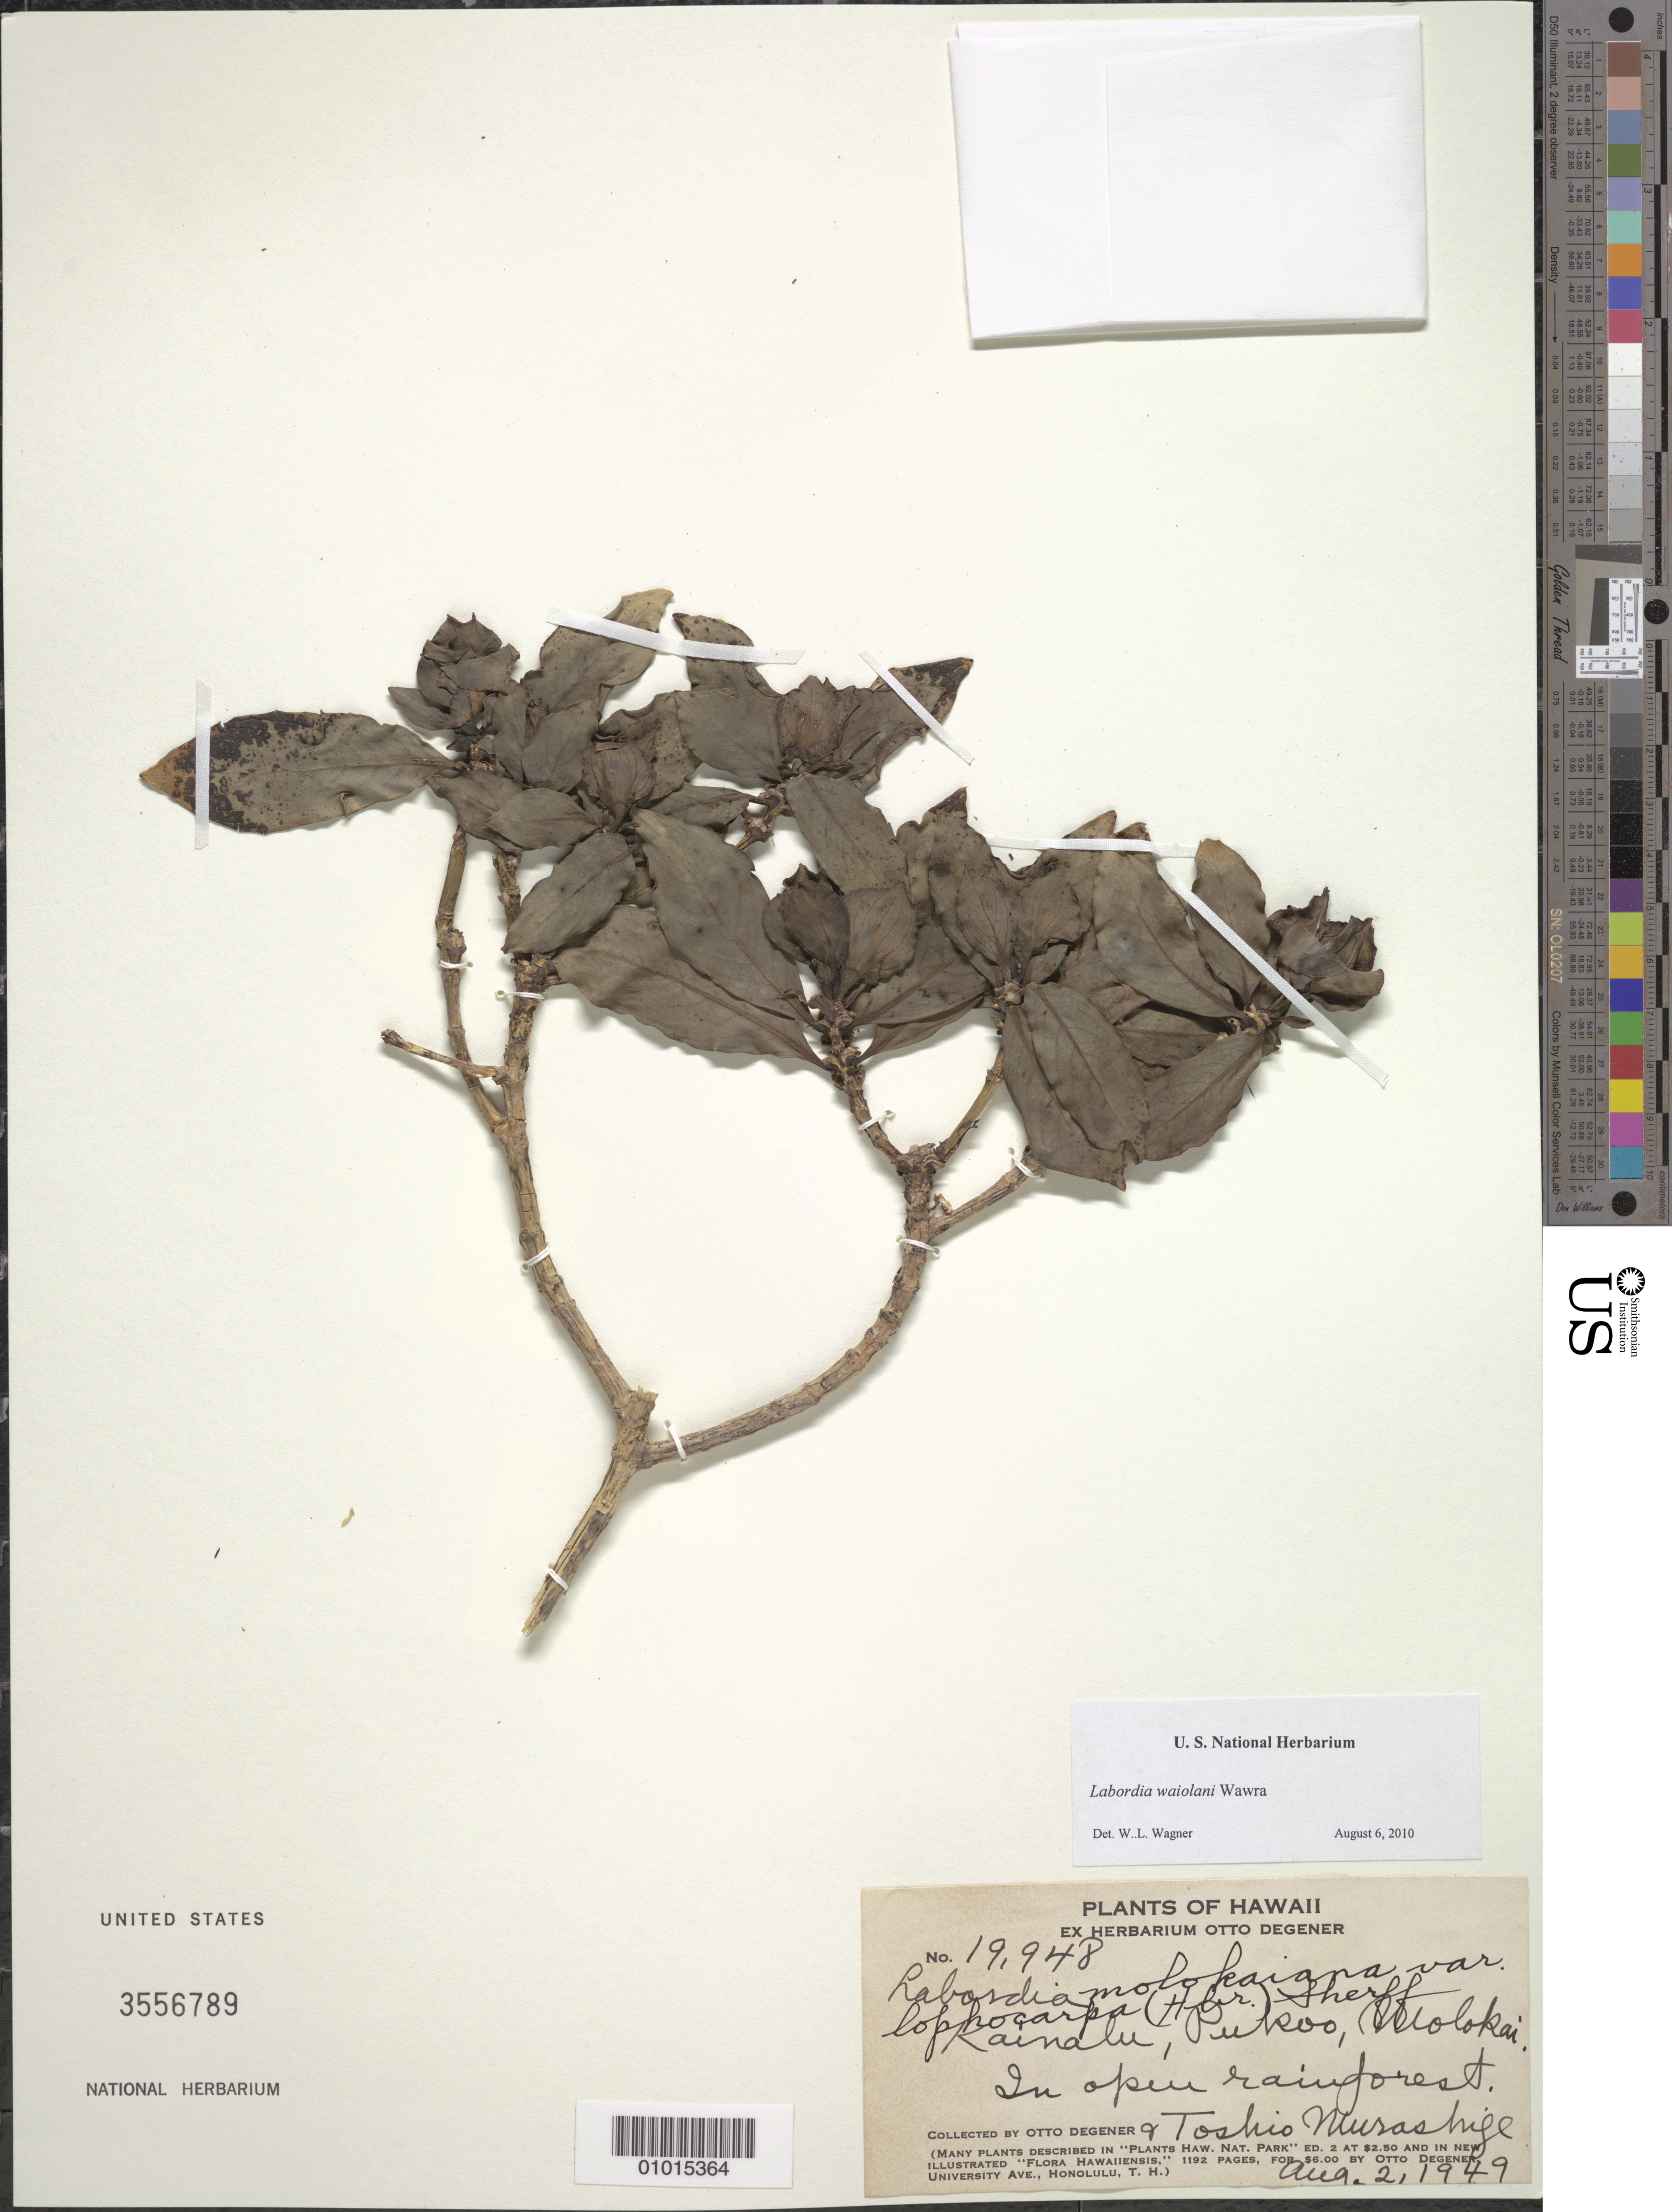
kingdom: Plantae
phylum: Tracheophyta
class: Magnoliopsida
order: Gentianales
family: Loganiaceae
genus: Geniostoma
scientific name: Geniostoma waiolani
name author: (Wawra) Byng & Christenh.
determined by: Wagner, W. L., (BOT), Smithsonian Institution - National Museum of Natural History (UNITED STATES)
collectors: O. Degener & T. Murashige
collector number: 19948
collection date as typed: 2 Aug 1949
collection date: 1949-08-02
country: United States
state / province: Hawaii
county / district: Hawaii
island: Hawaii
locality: Kainalu, Pukoo, Wolokai, in Opeu rainforest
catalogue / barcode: US 3556789